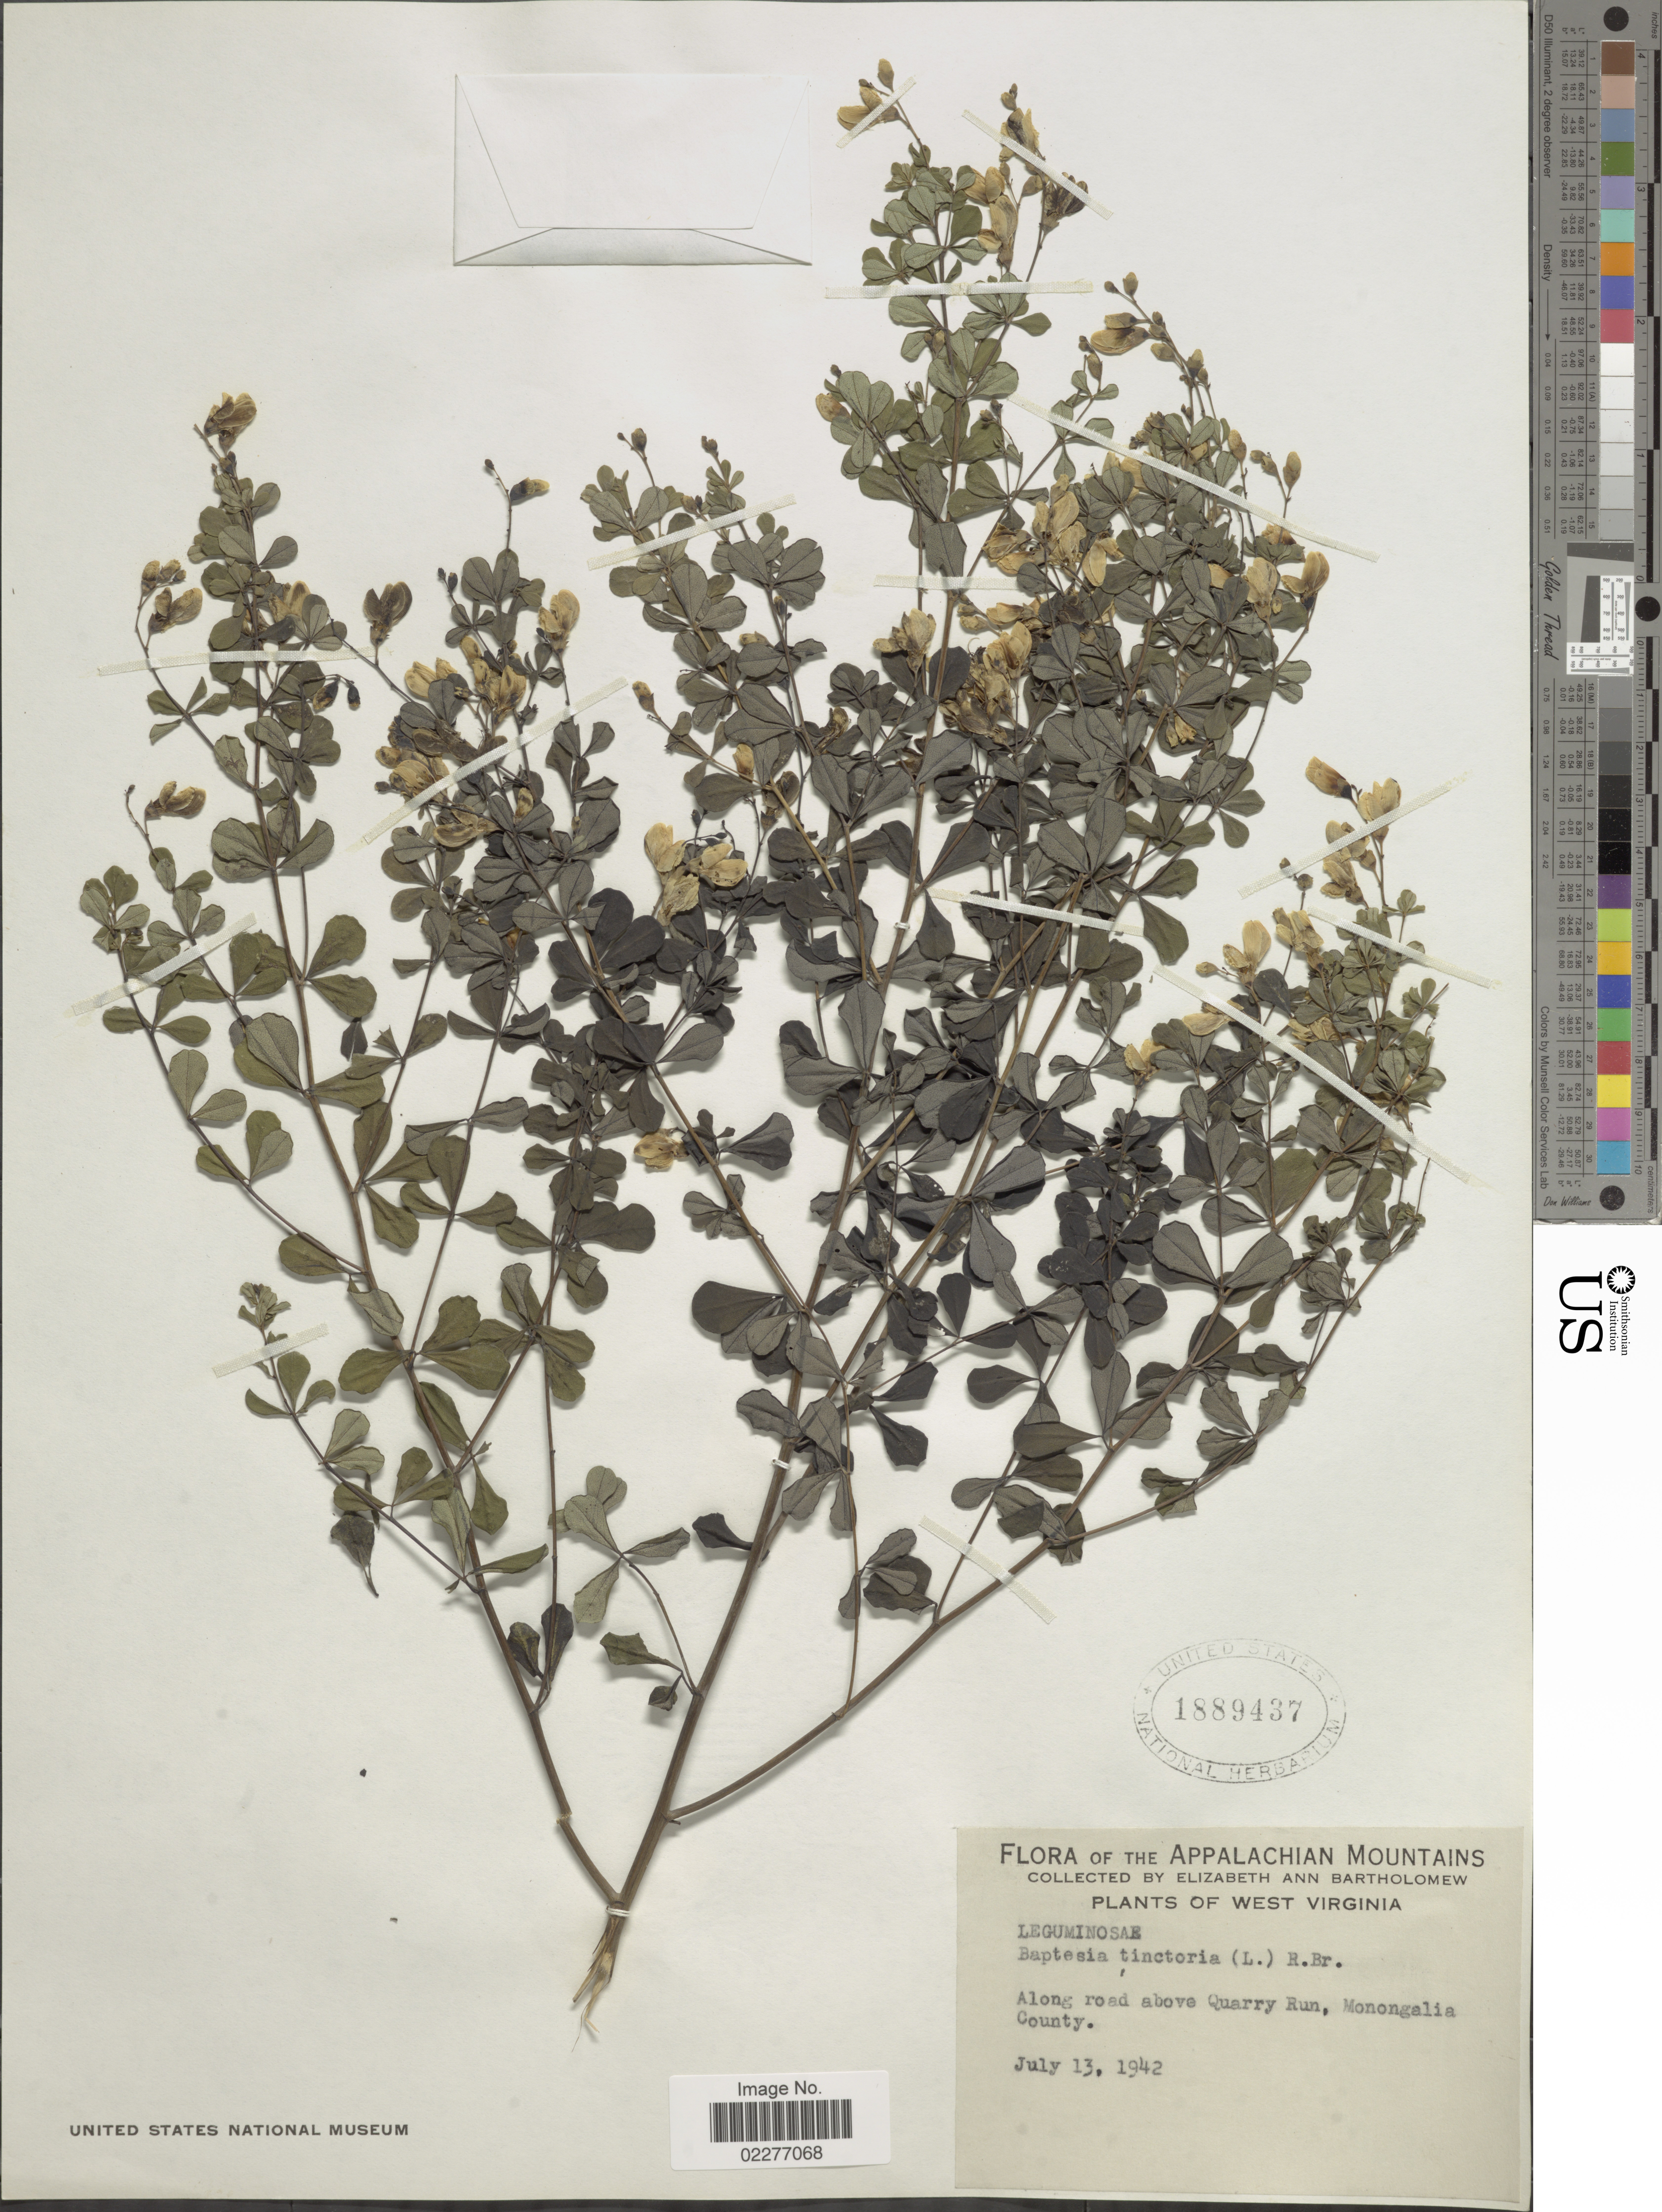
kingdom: Plantae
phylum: Tracheophyta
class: Magnoliopsida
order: Fabales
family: Fabaceae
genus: Baptisia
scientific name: Baptisia tinctoria var. crebra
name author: Fernald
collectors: E. Bartholomew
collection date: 1942-07-13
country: United States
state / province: West Virginia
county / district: Monongalia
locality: The Appalachian Mountains, Along road above Quarry Run, Monongalia County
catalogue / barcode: US 1889437